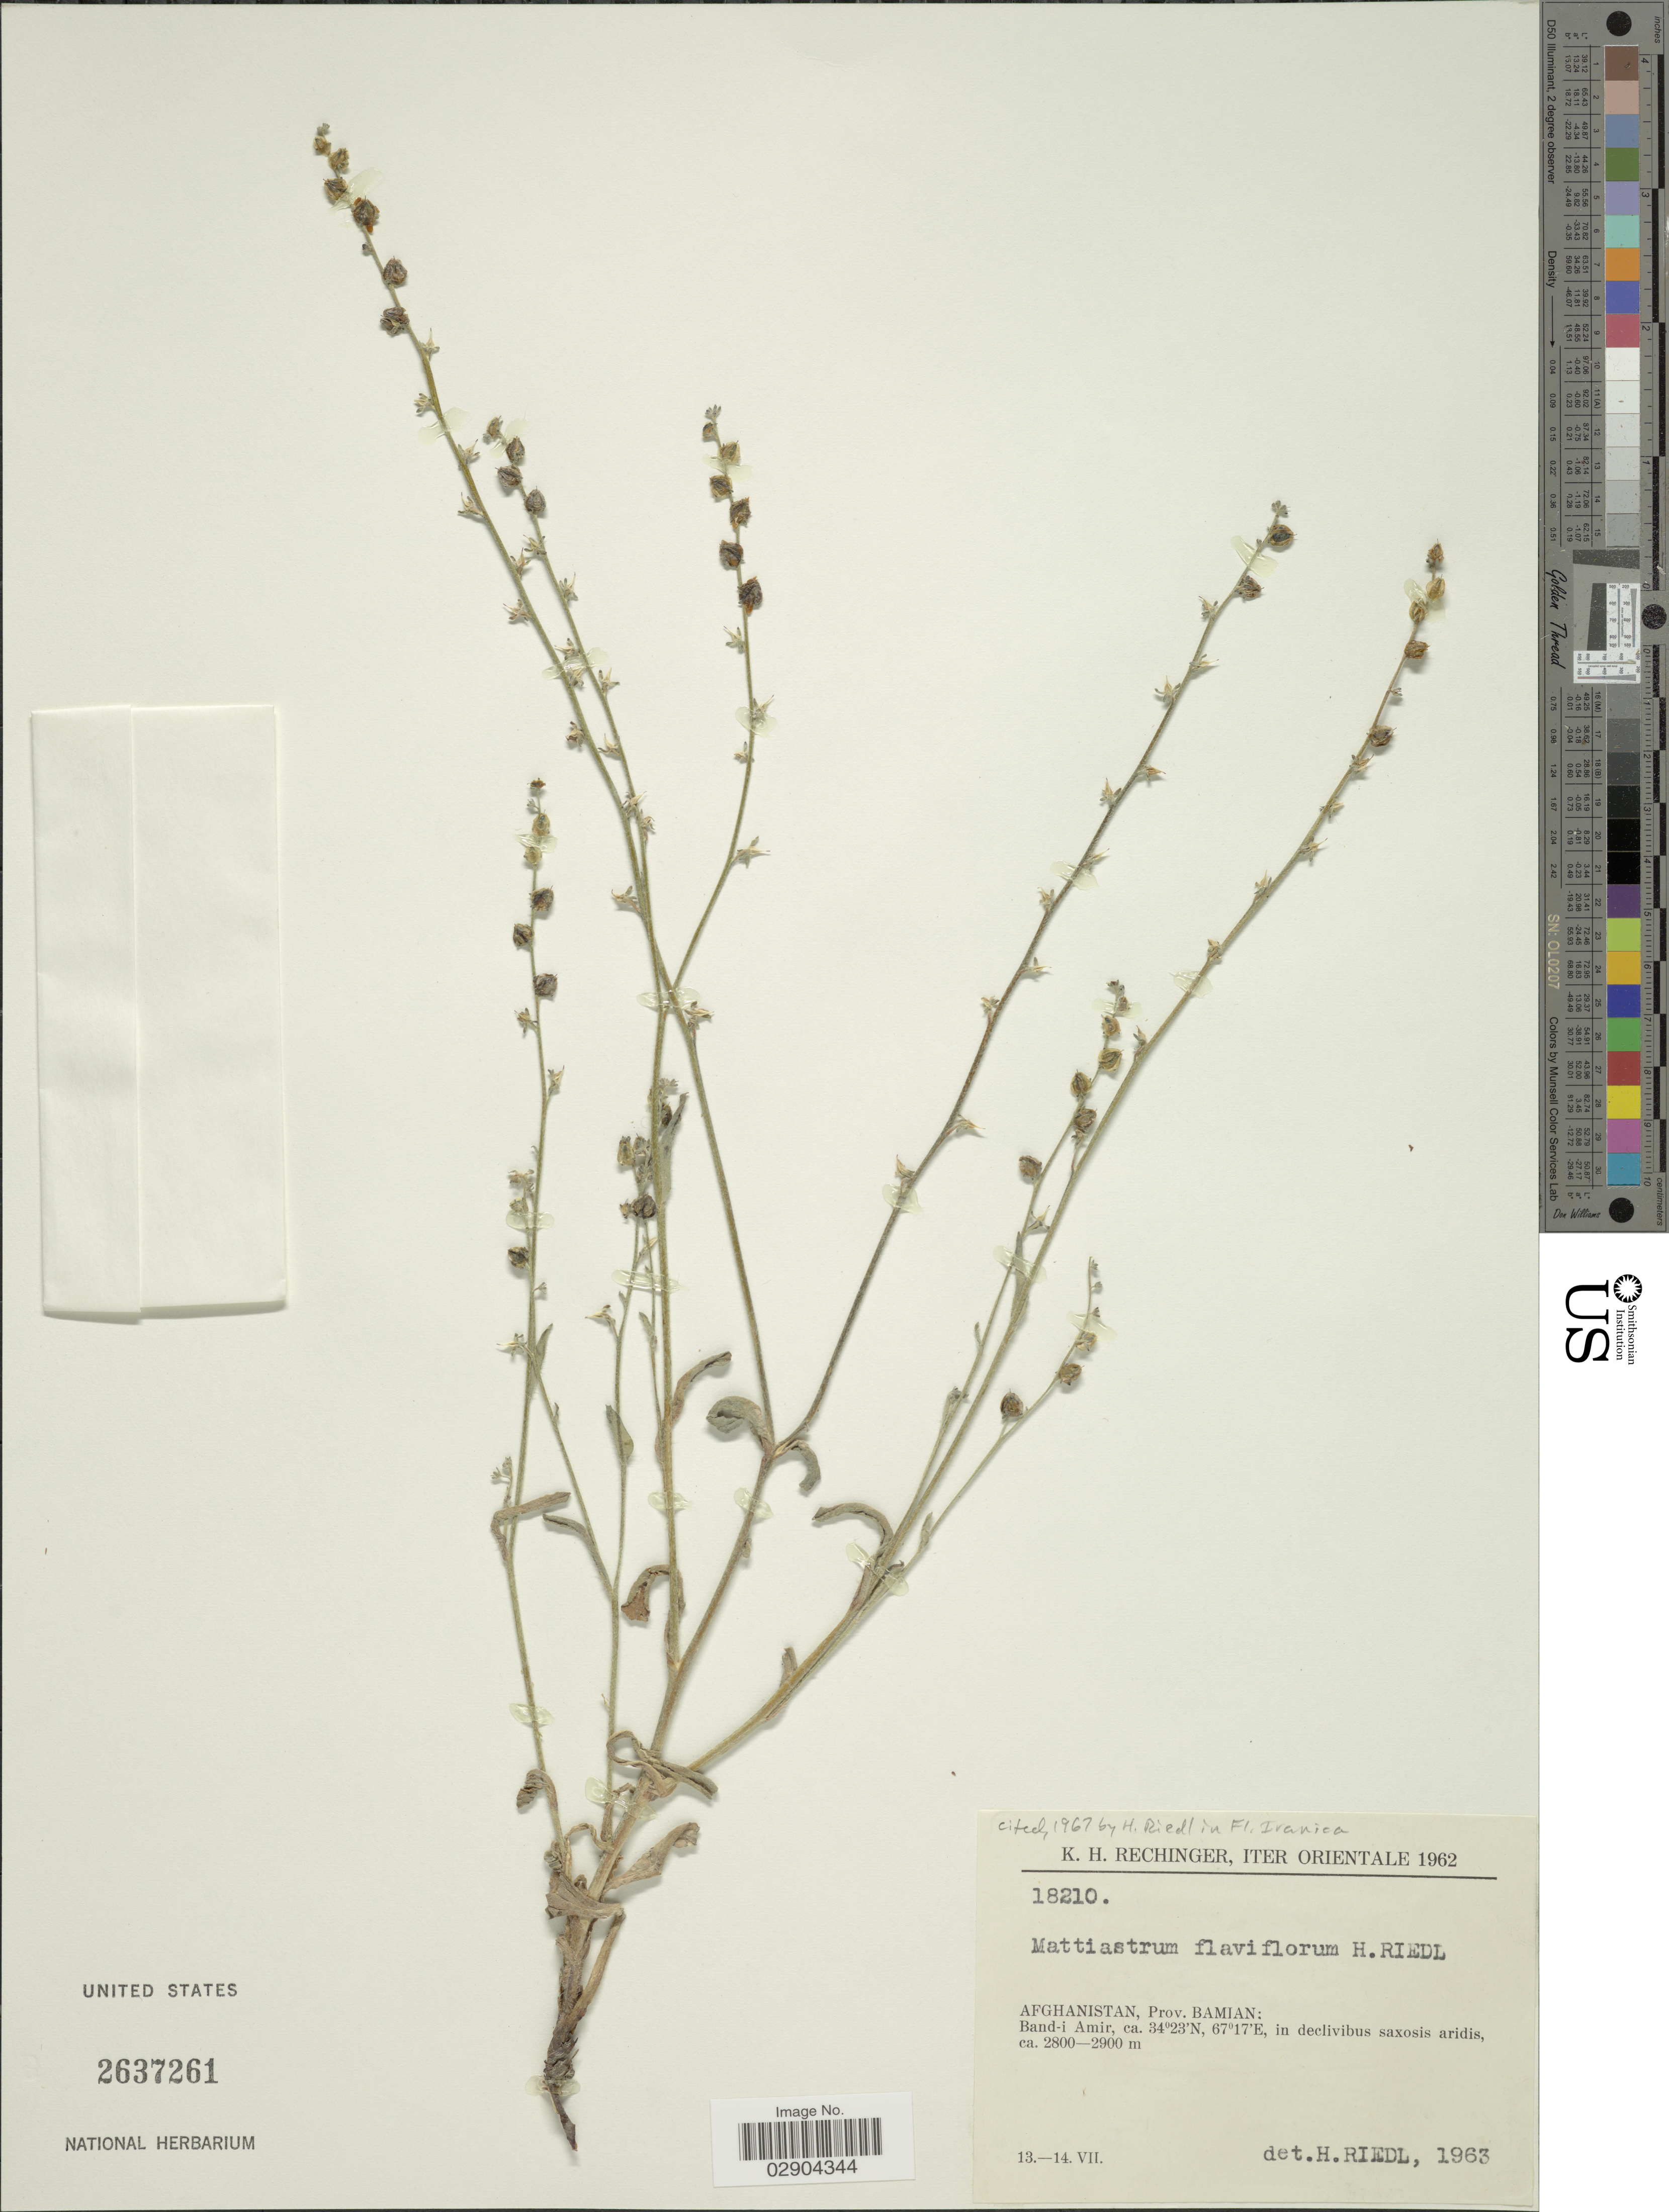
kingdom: Plantae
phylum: Tracheophyta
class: Magnoliopsida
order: Boraginales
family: Boraginaceae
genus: Mattiastrum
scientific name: Mattiastrum flaviflorum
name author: Rech. f. & Riedl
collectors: K. H. Rechinger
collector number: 18210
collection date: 1962-07-13/1962-07-14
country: Afghanistan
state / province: Bamian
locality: Prov. Bamian: Band-i Amir.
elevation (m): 2800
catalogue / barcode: US 2637261